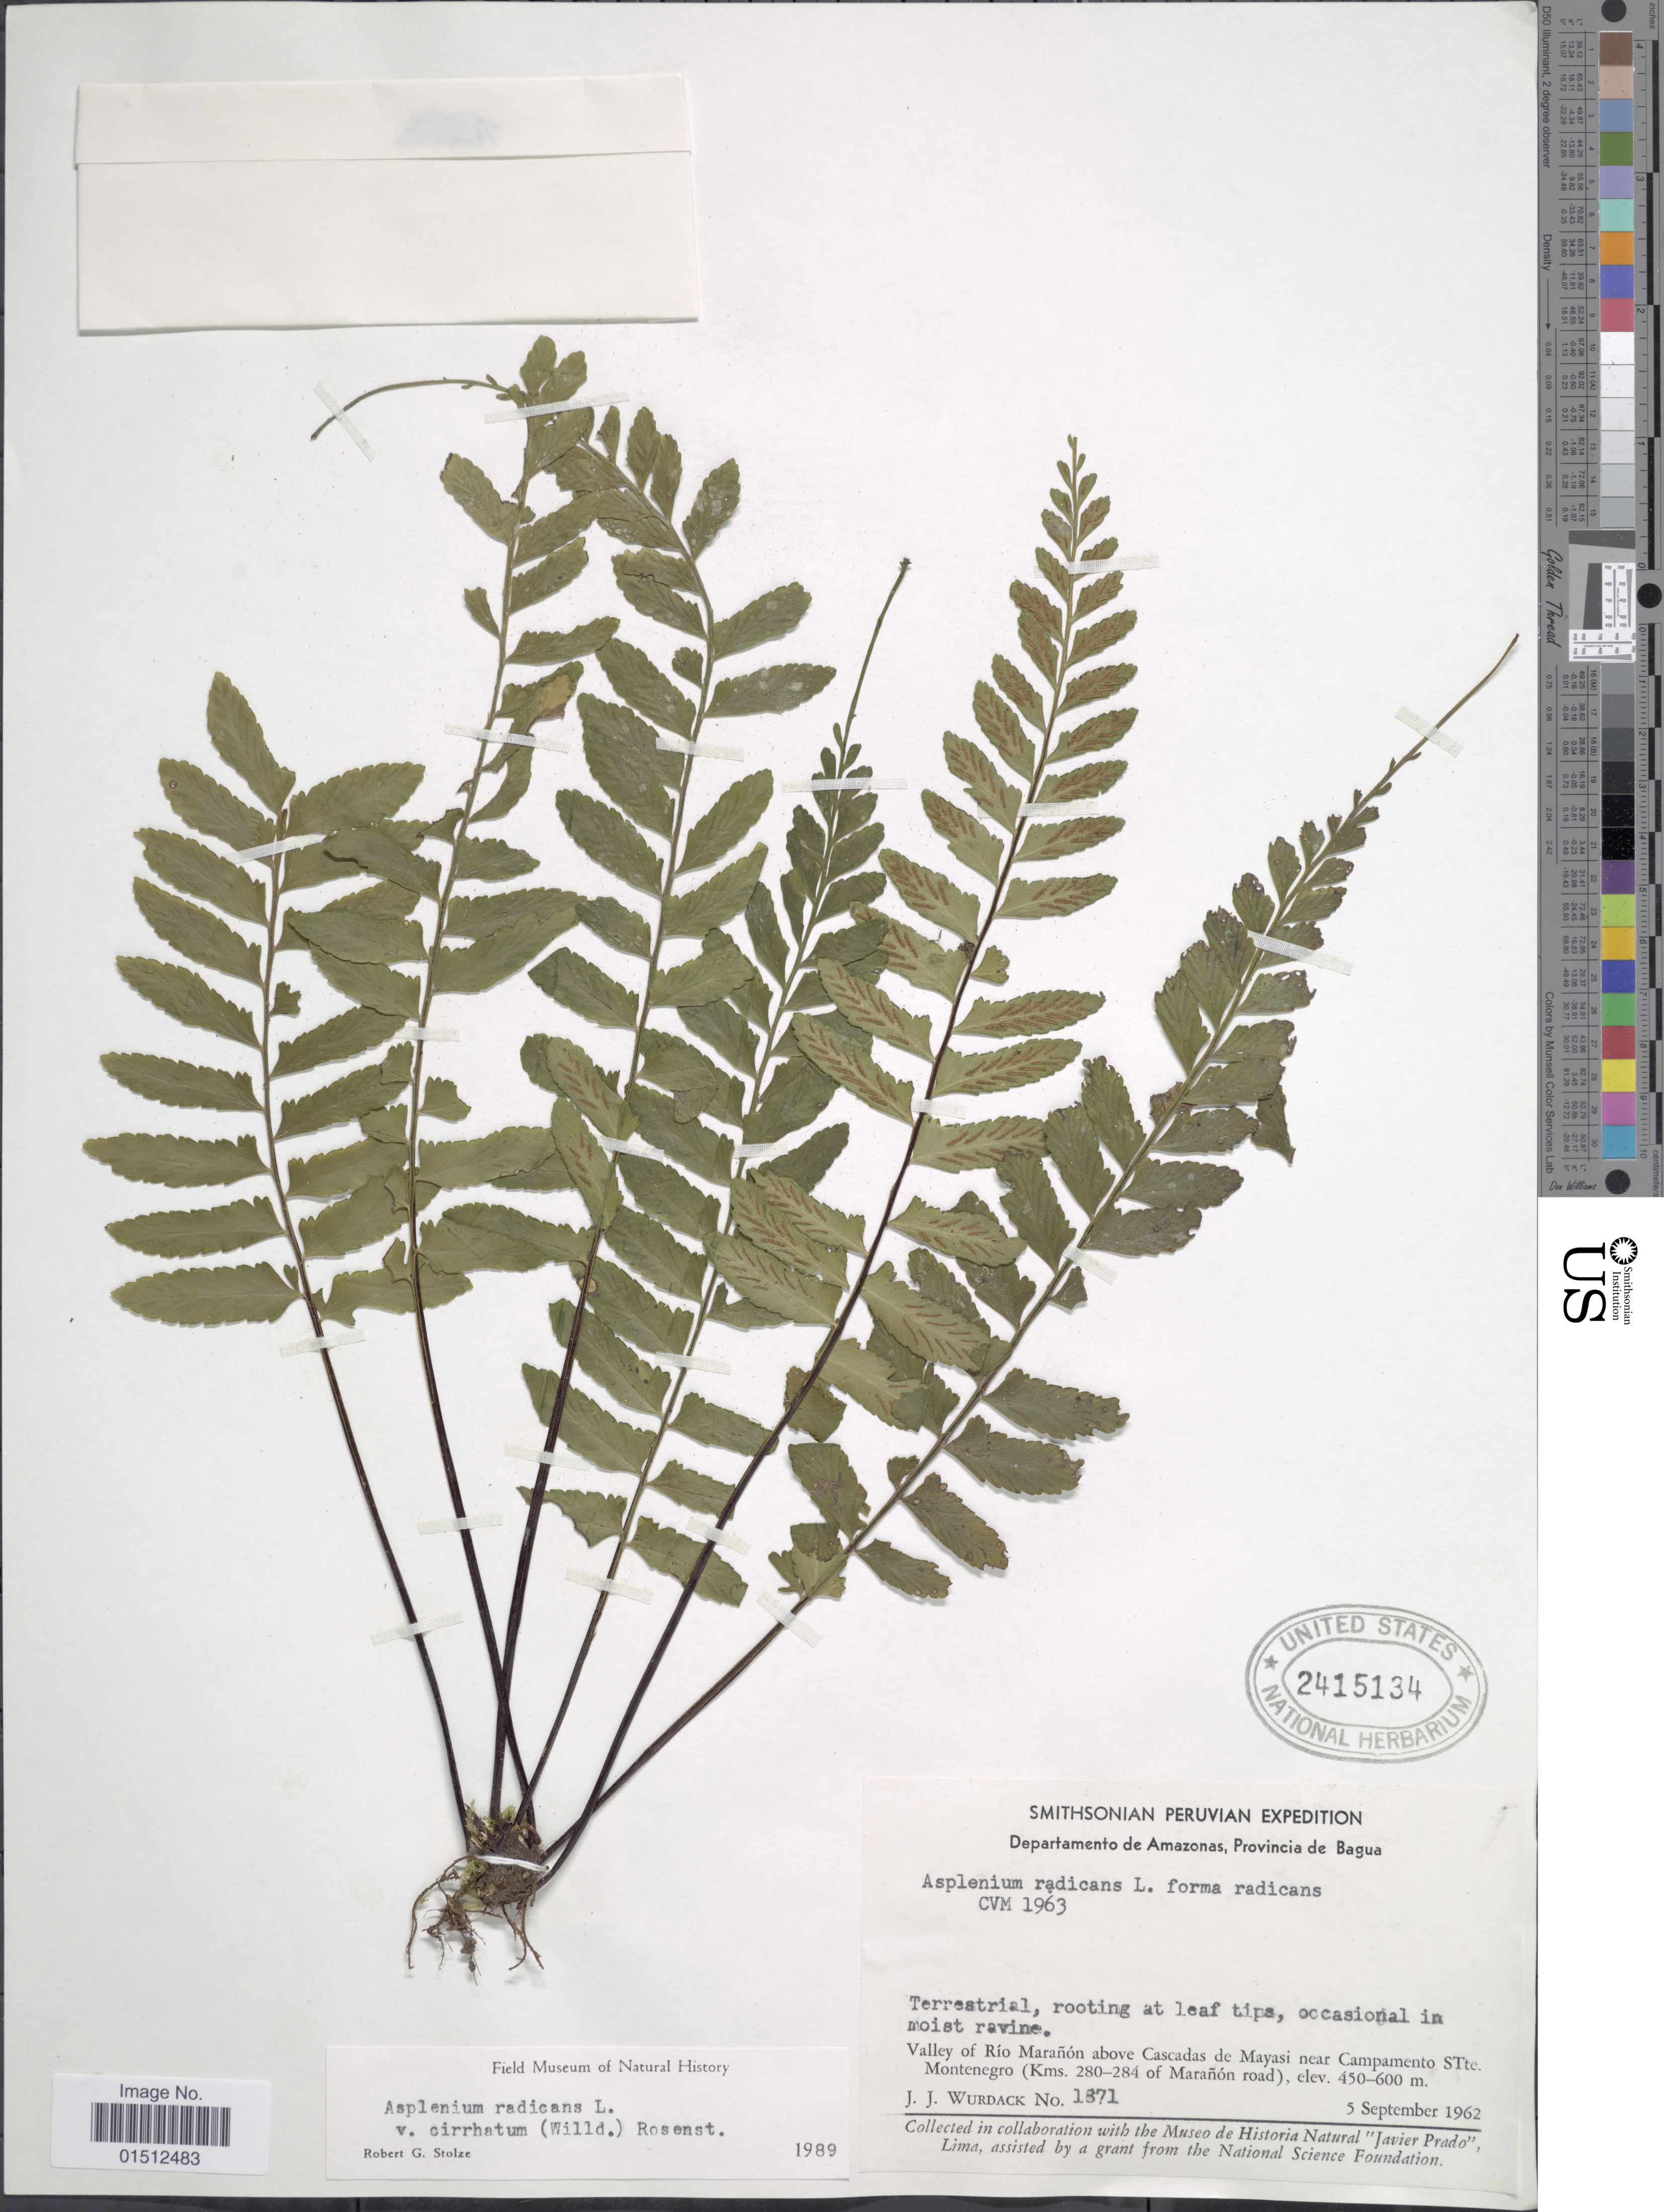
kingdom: Plantae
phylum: Tracheophyta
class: Polypodiopsida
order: Polypodiales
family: Aspleniaceae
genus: Asplenium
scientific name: Asplenium radicans var. cirrhatum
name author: (Rich. ex Willd.) Rosenst.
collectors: J. J. Wurdack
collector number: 1871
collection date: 1962-09-05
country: Peru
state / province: Amazonas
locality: Departamento de Amazonas, Provincia de Bagua. Valley of Rio Maranon above Cascades de Mayasi near Campamento STte. Montenegro (Kms.280-284 of Maranon road).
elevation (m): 450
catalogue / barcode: US 2415134